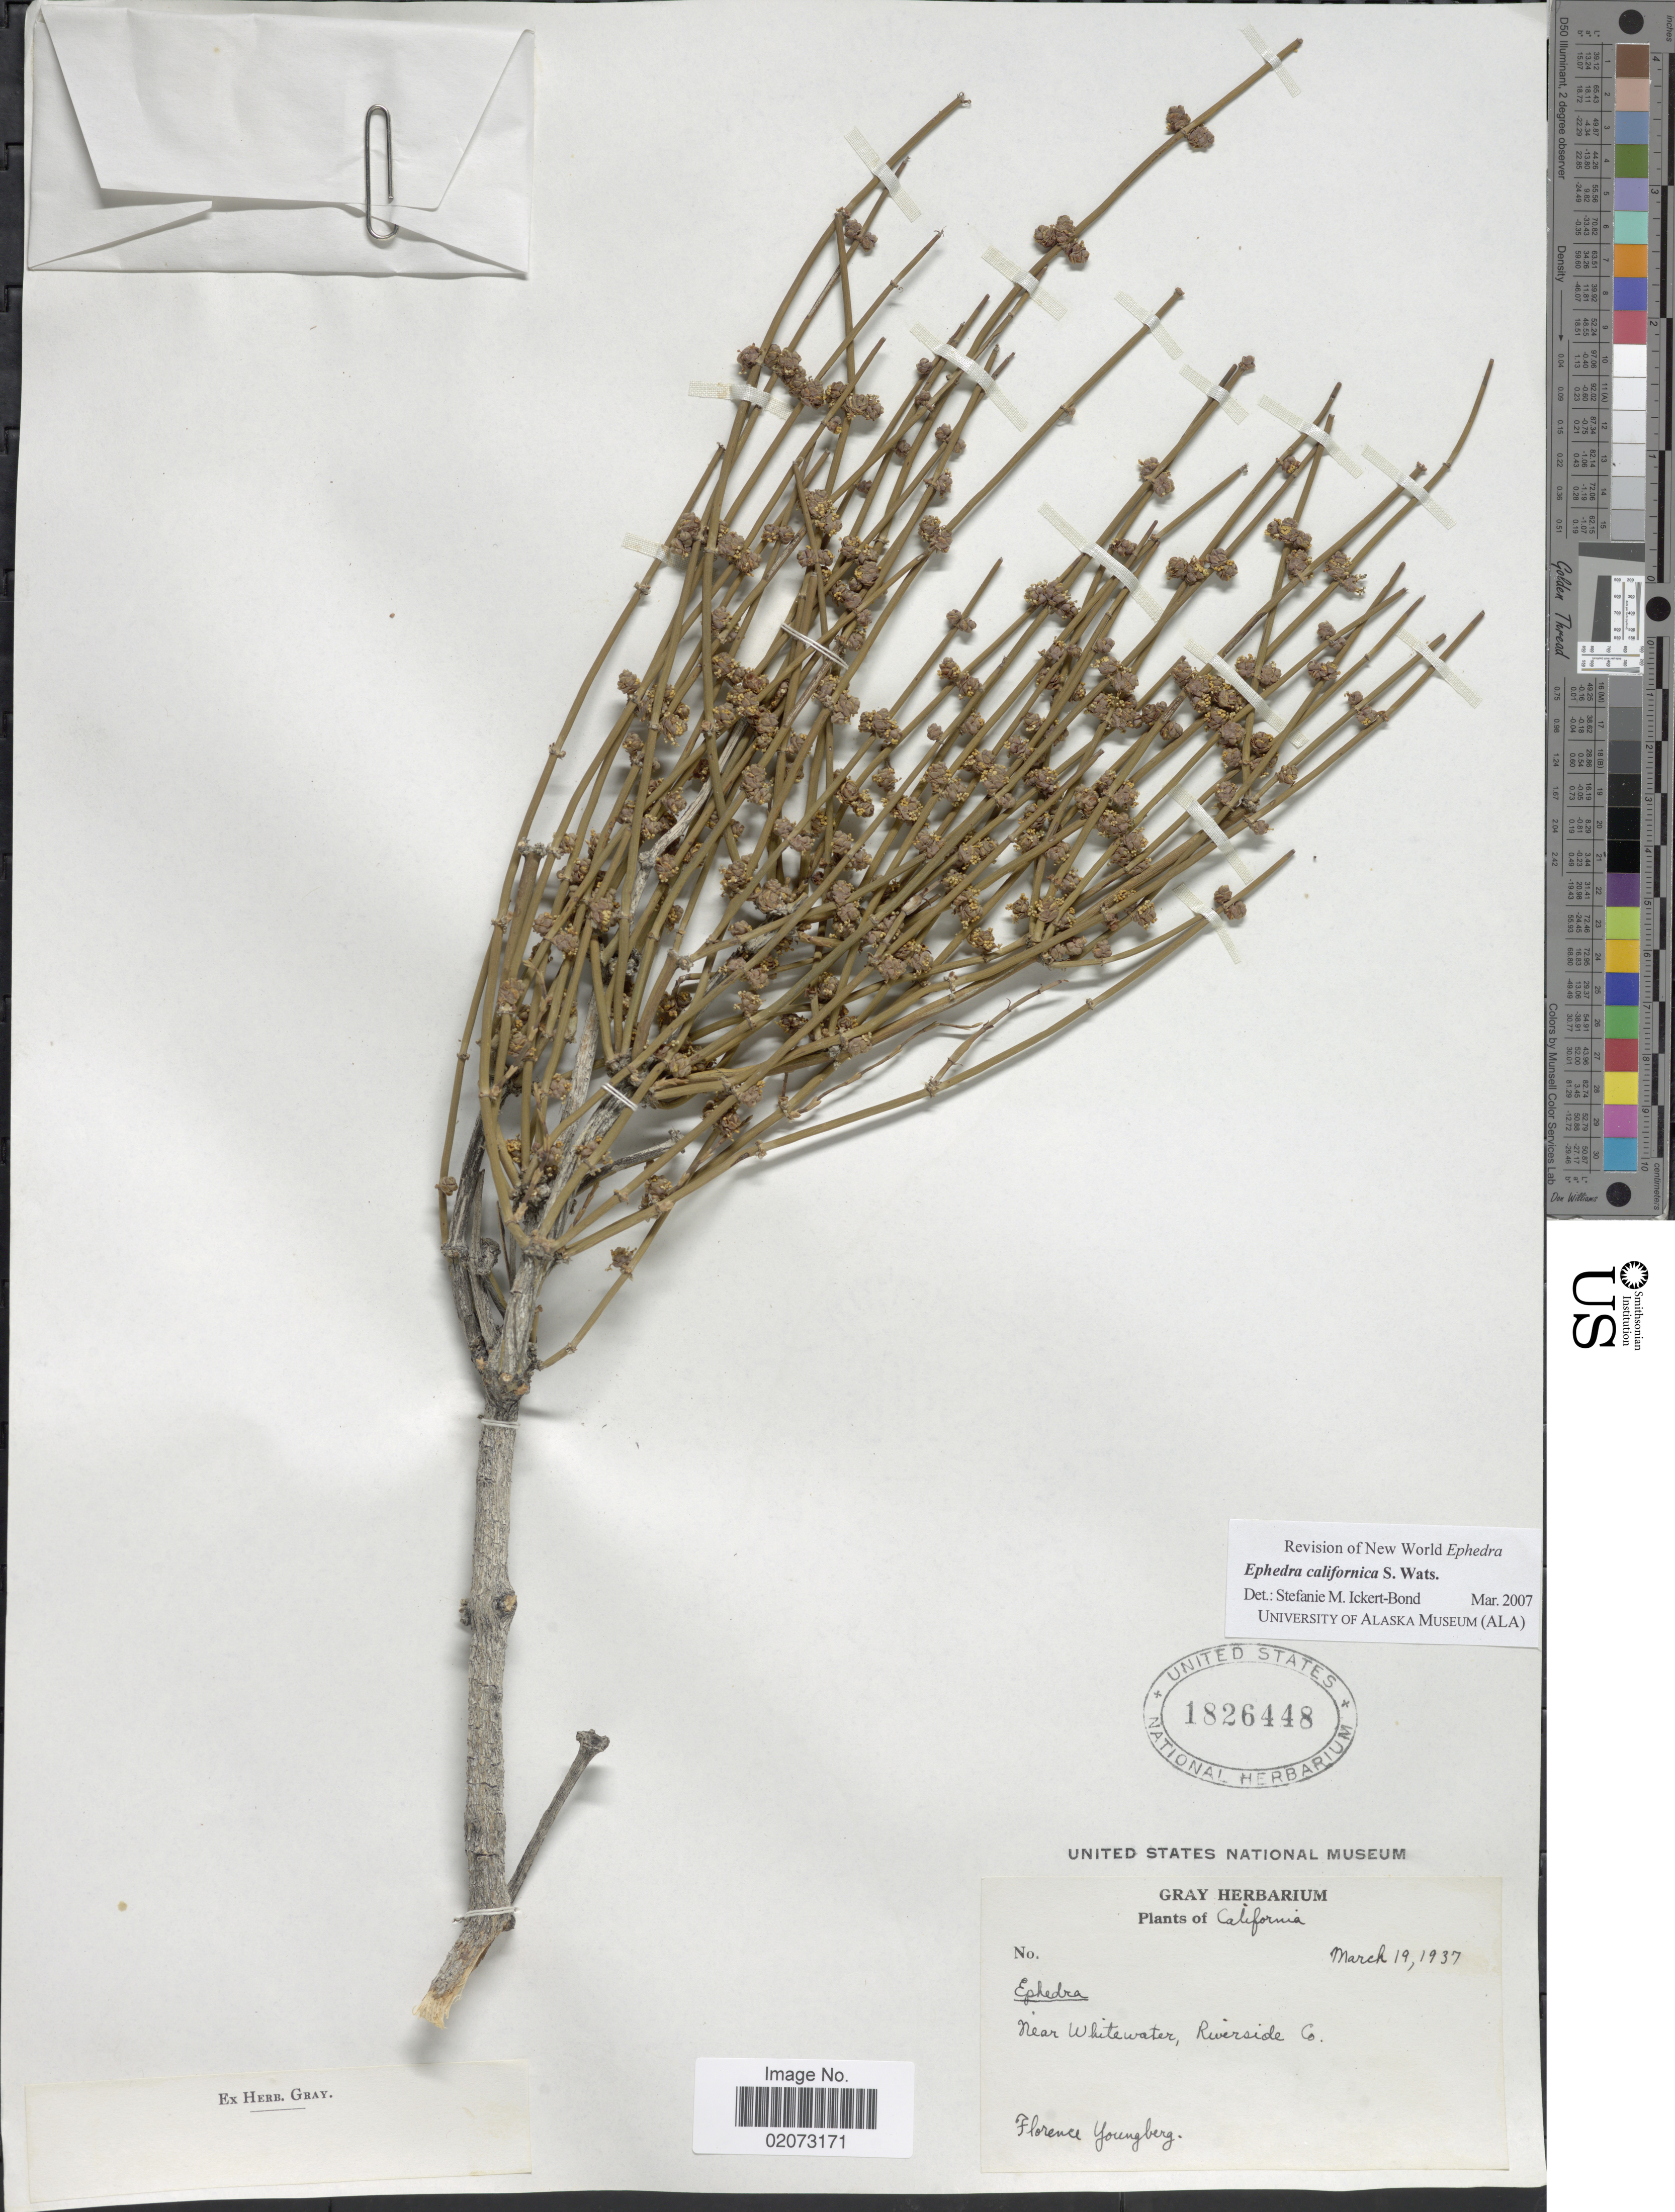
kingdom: Plantae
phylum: Tracheophyta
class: Gnetopsida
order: Ephedrales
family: Ephedraceae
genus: Ephedra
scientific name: Ephedra californica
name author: S. Watson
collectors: F. Youngberg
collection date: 1937-03-19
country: United States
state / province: California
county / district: Riverside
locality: Near Whitewater, Riverside Co.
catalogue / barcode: US 1826448